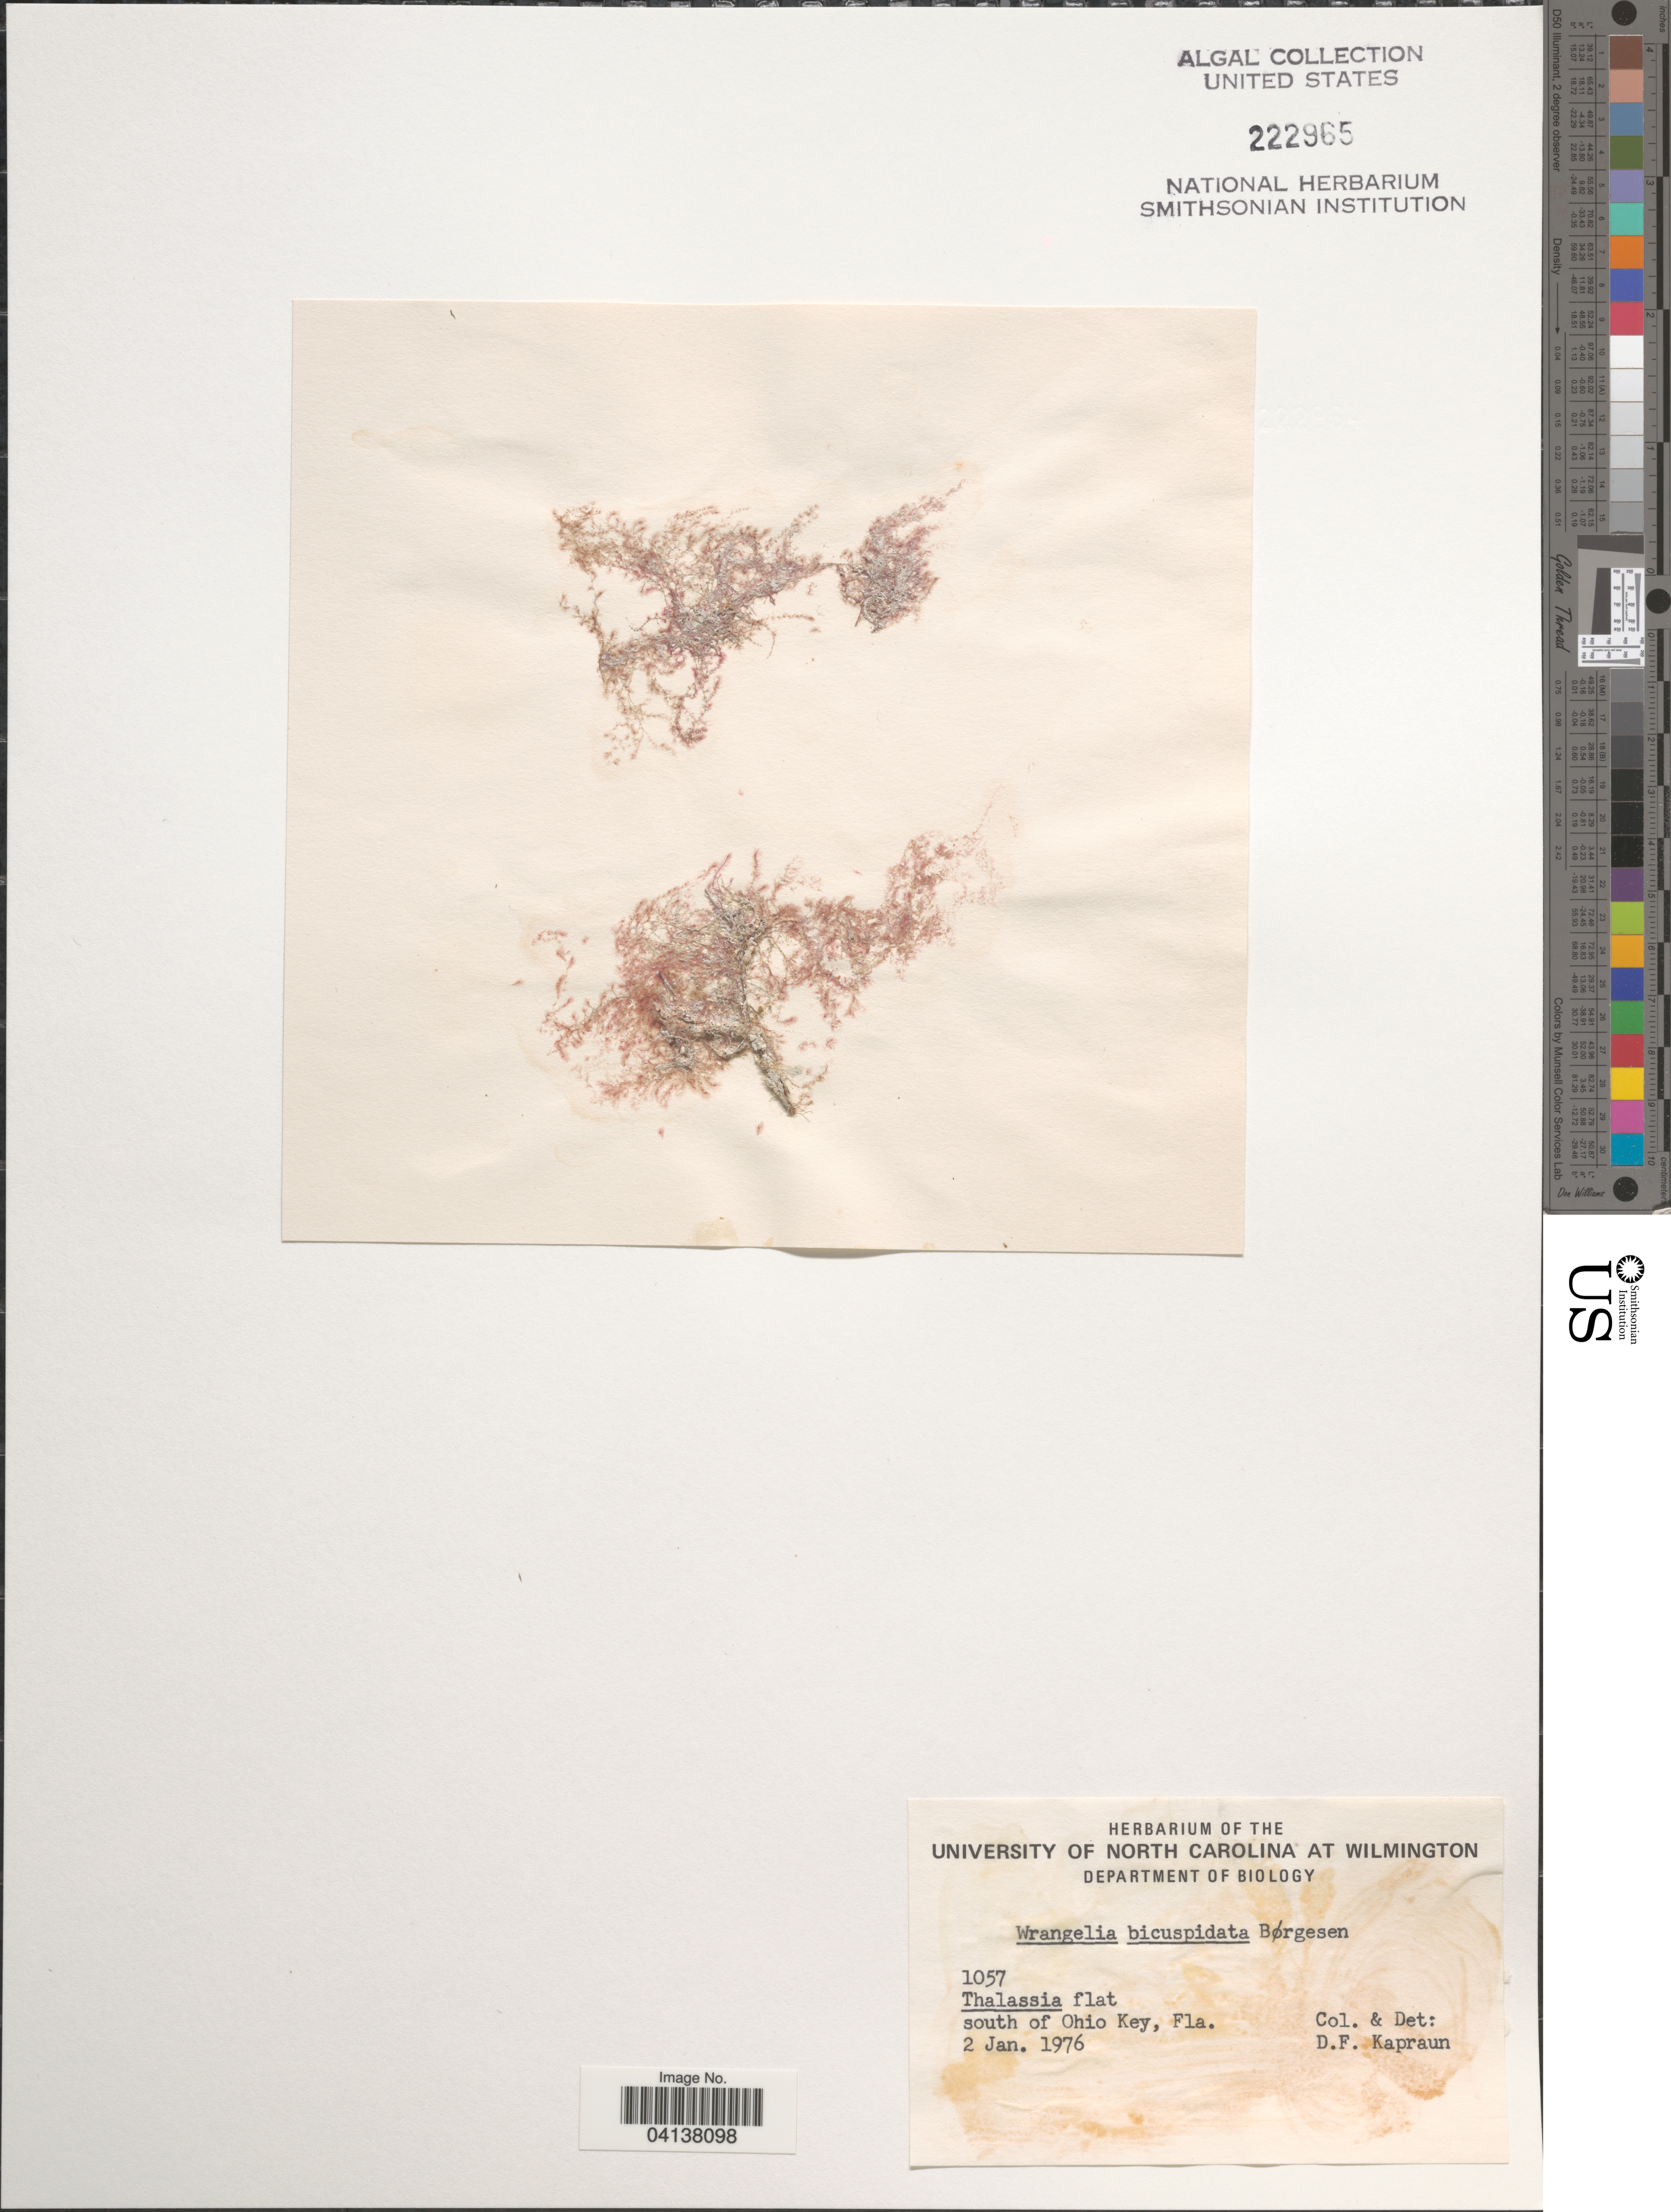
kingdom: Plantae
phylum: Rhodophyta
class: Florideophyceae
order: Ceramiales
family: Wrangeliaceae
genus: Wrangelia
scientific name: Wrangelia bicuspidata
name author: Børgesen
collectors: D. F. Kapraun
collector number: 1057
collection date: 1976-01-02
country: United States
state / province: Florida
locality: South of Ohio Key.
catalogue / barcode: US 222965